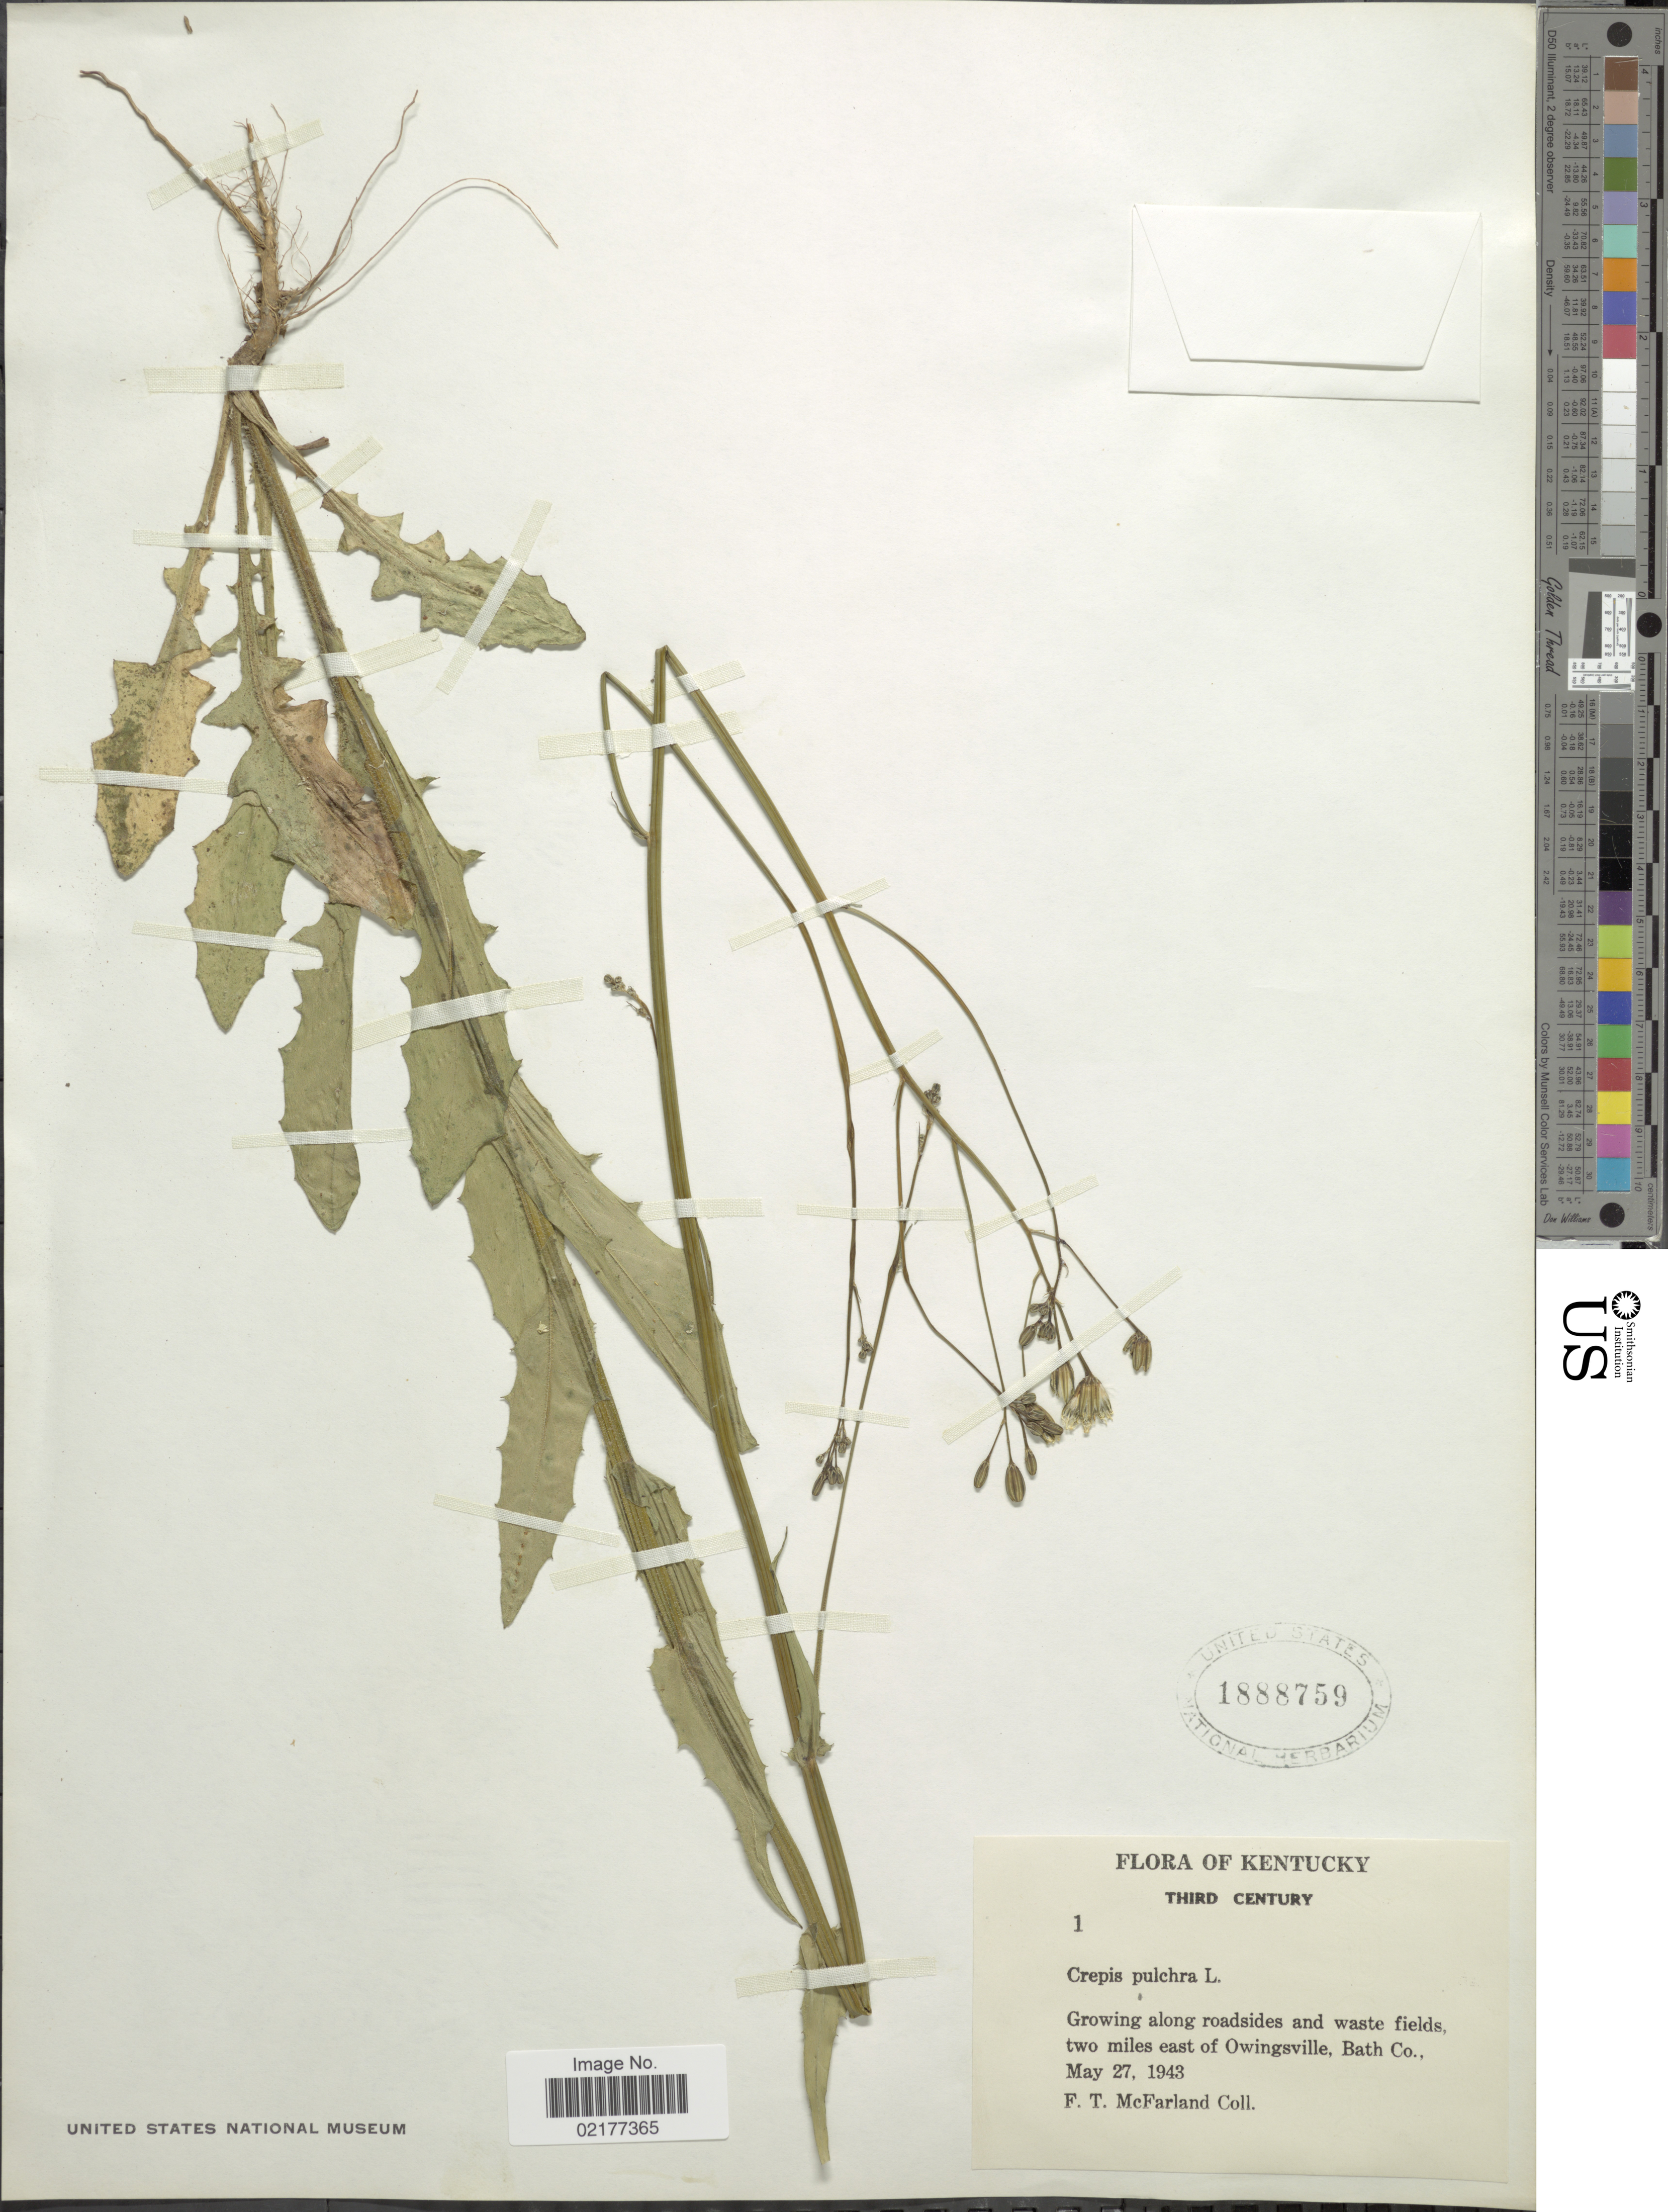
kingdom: Plantae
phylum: Tracheophyta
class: Magnoliopsida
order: Asterales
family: Asteraceae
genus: Crepis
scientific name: Crepis pulchra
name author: L.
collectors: F. McFarland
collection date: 1943-05-27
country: United States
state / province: Kentucky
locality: Third Century, Growing along roadsides and waste fields, two miles east of Owingsville, Batch Co.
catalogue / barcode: US 1888759